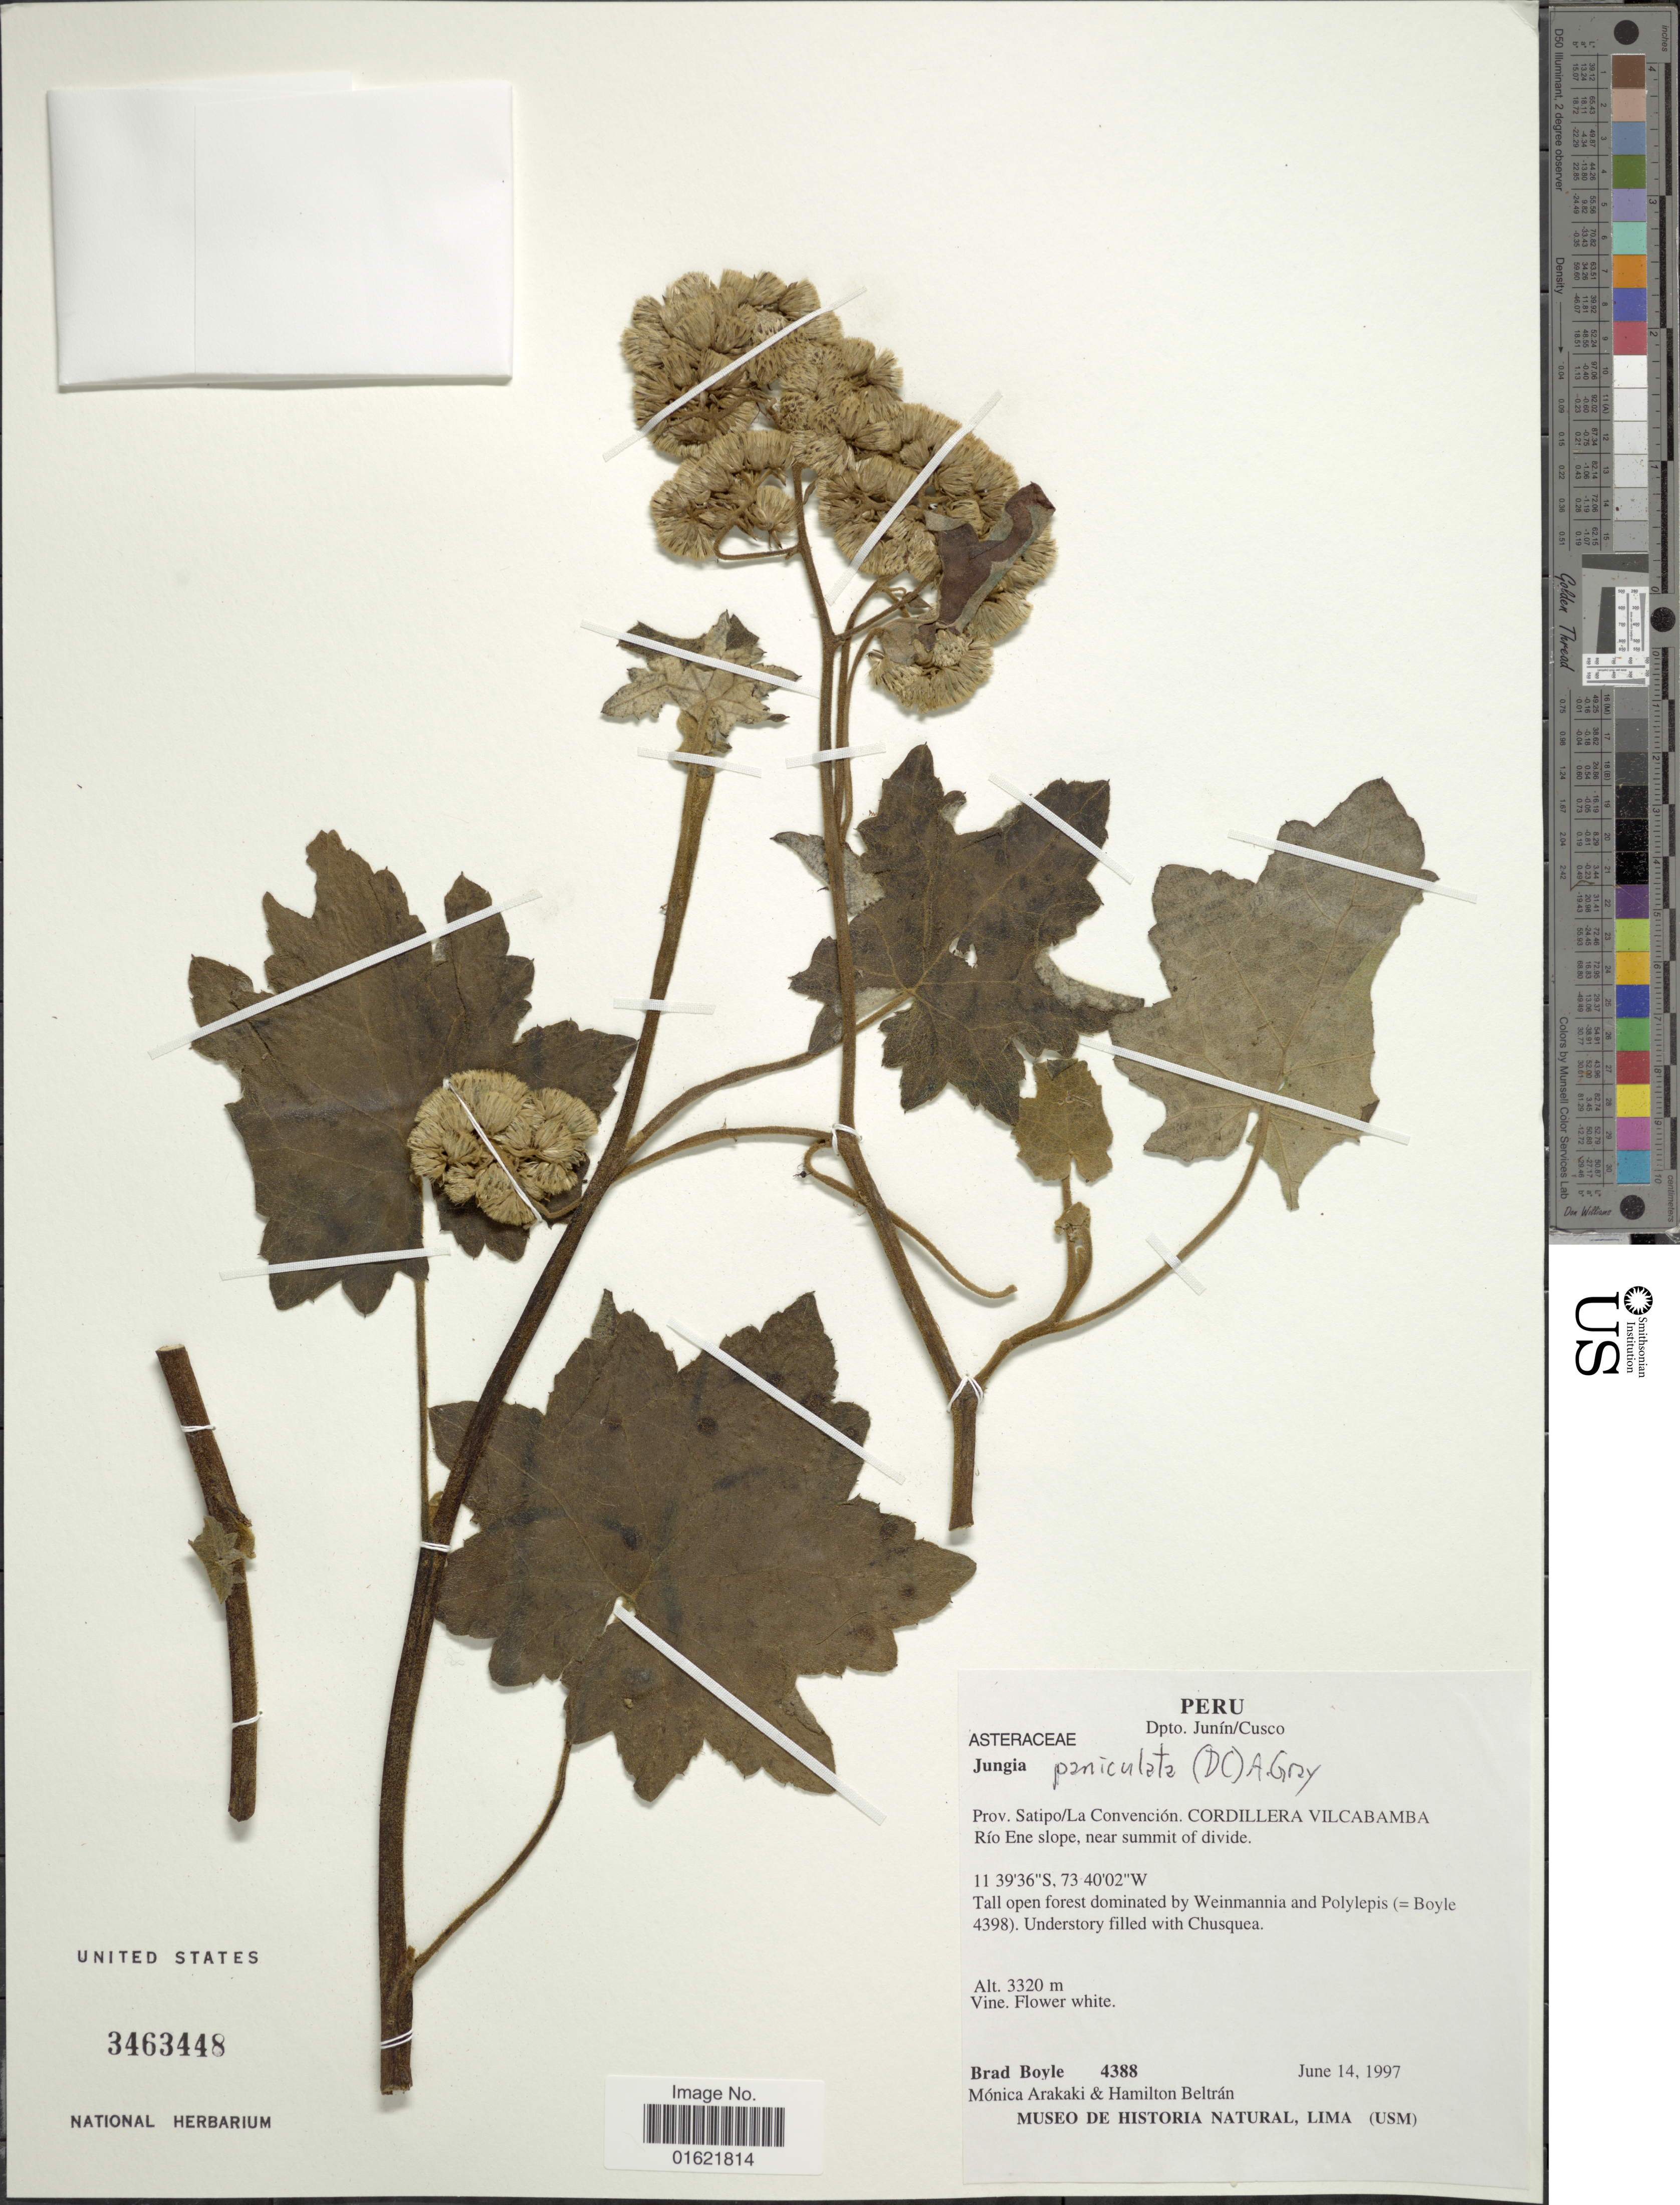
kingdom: Plantae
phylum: Tracheophyta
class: Magnoliopsida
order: Asterales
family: Asteraceae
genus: Jungia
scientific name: Jungia paniculata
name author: (DC.) A. Gray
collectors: B. Boyle, M. Arakaki & H. Beltrán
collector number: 4388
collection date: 1997-06-14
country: Peru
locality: Dpto. Juni/Cusco. Prov. Satipo/La Convencion. Cordillera Vilcabamba Rio Ene slope, near summit of divide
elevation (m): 3320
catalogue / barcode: US 3463448